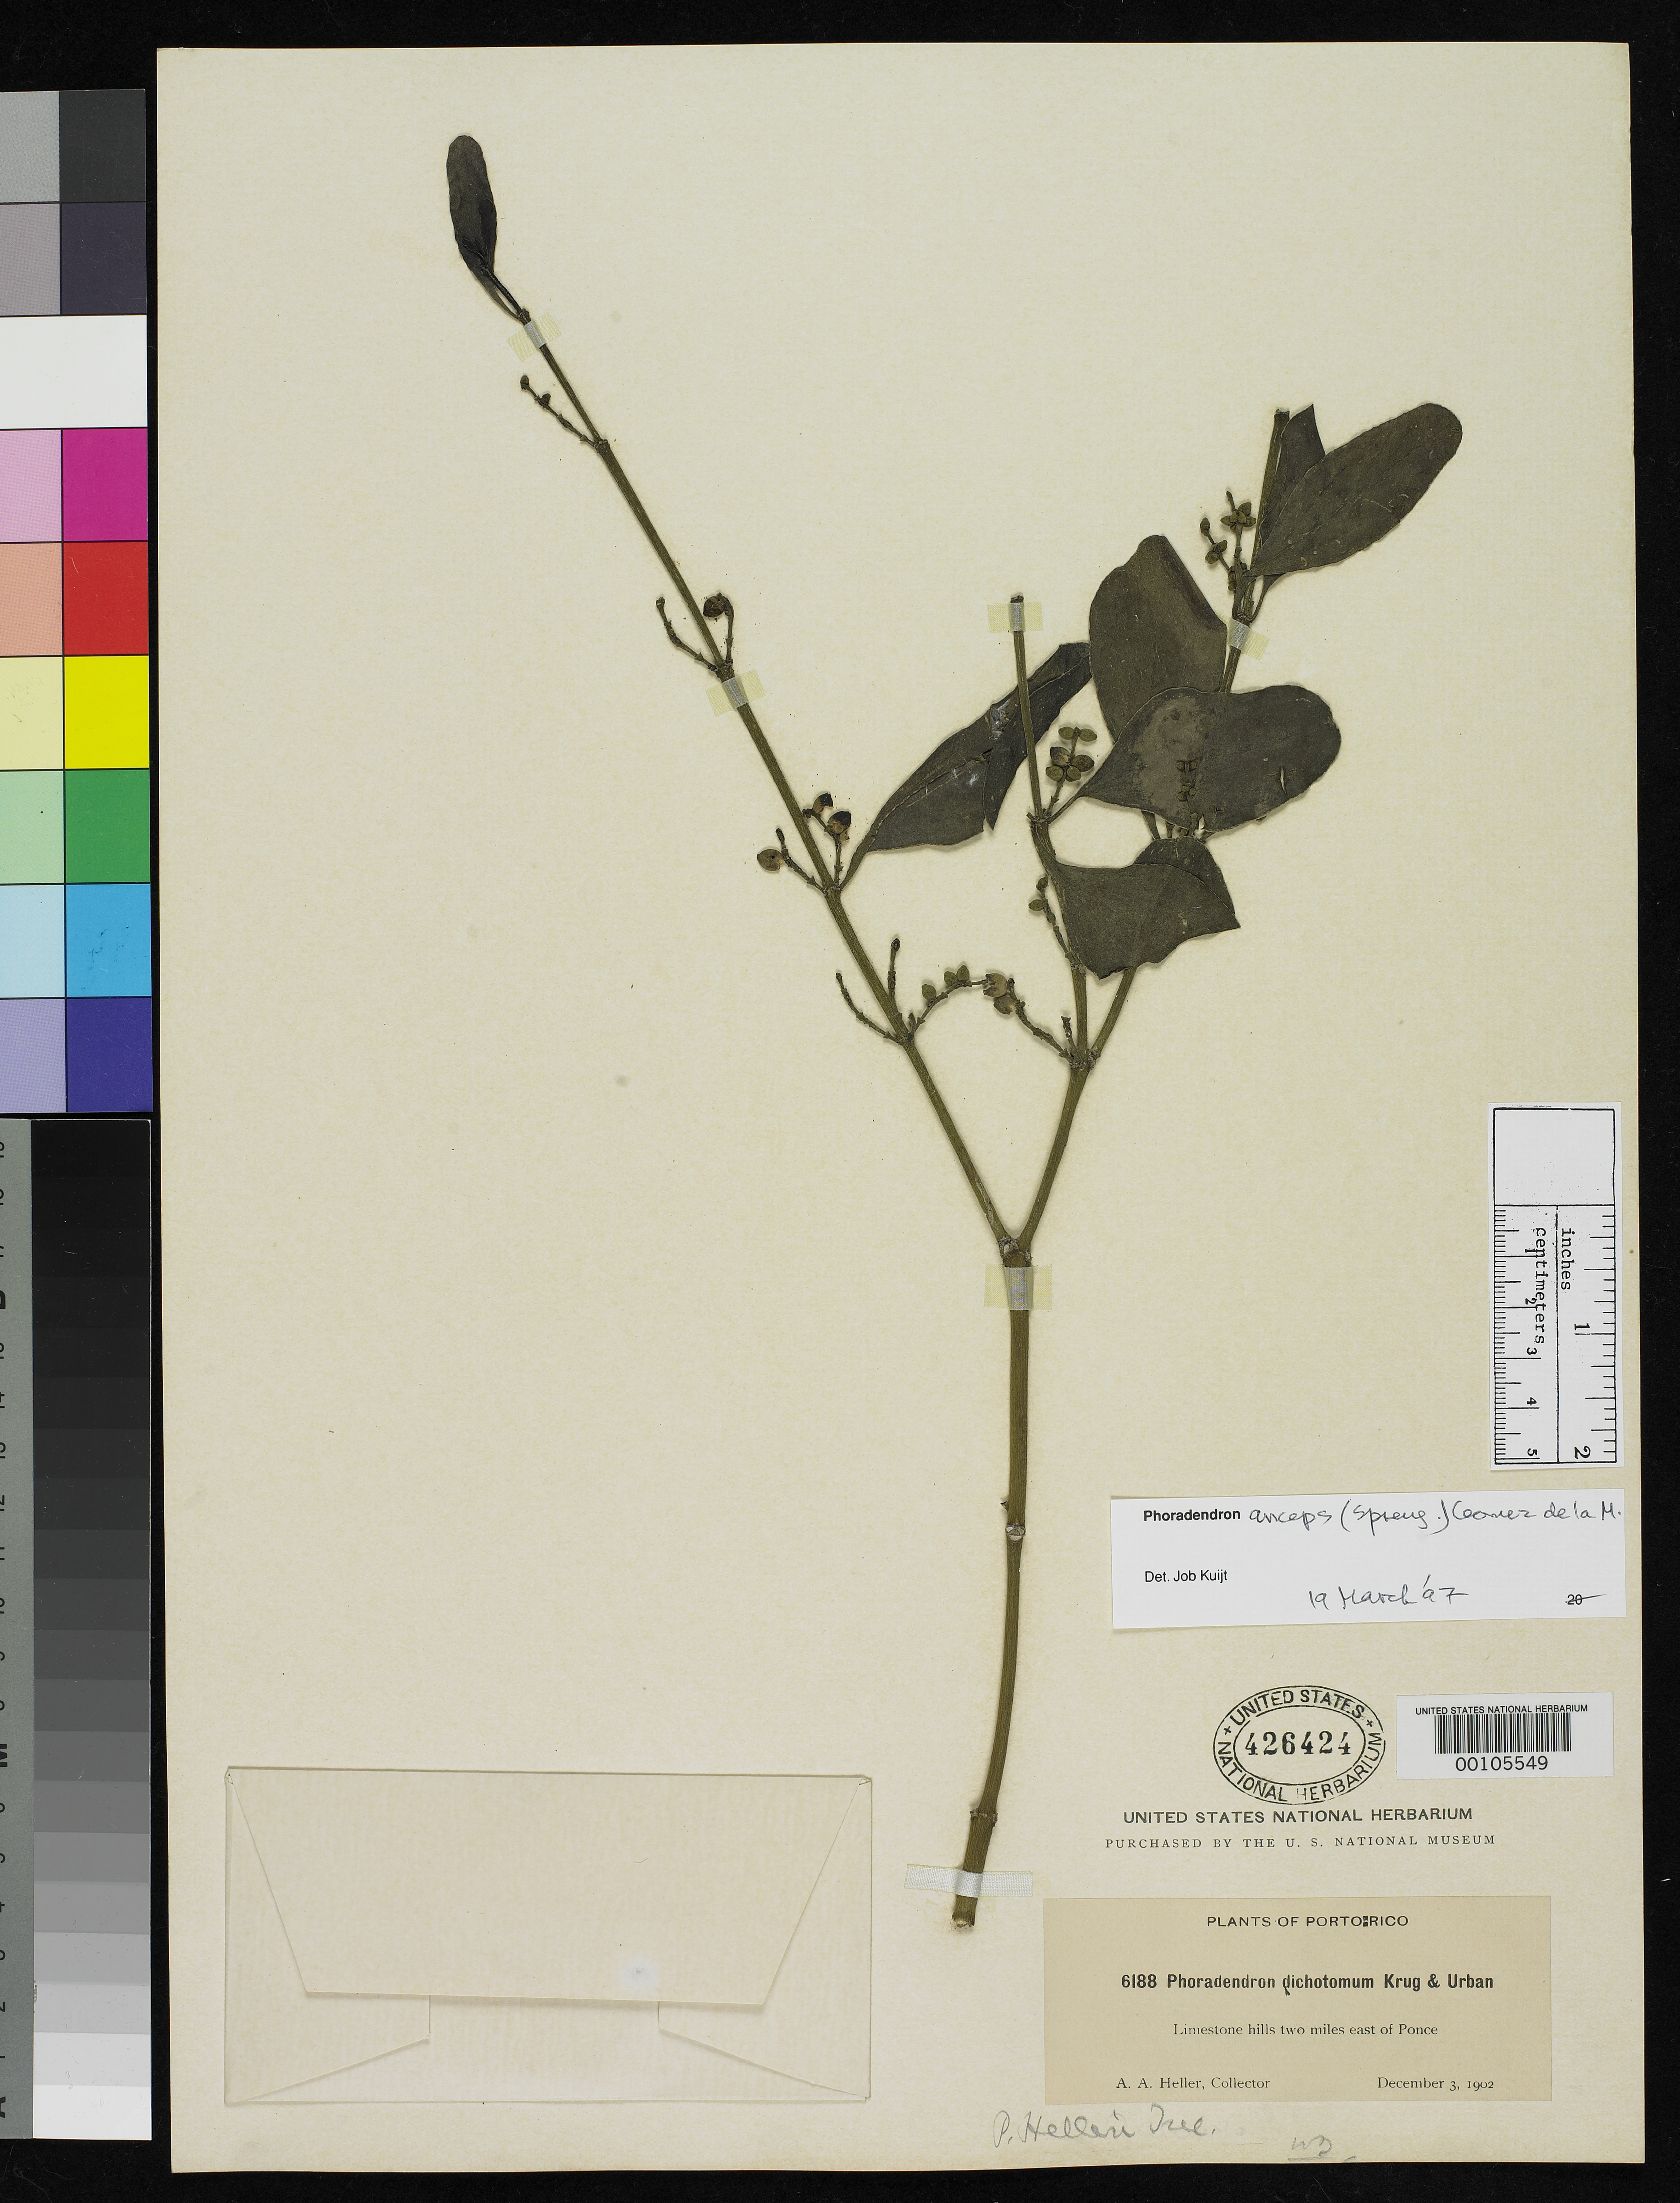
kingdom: Plantae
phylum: Tracheophyta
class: Magnoliopsida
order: Santalales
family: Viscaceae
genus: Phoradendron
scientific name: Phoradendron helleri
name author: Trel.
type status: Isotype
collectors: A. A. Heller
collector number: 6188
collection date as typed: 03 Dec 1902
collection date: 1902-12-03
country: Puerto Rico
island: Greater Antilles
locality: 2 mi E of of Ponce.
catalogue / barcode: US 426424